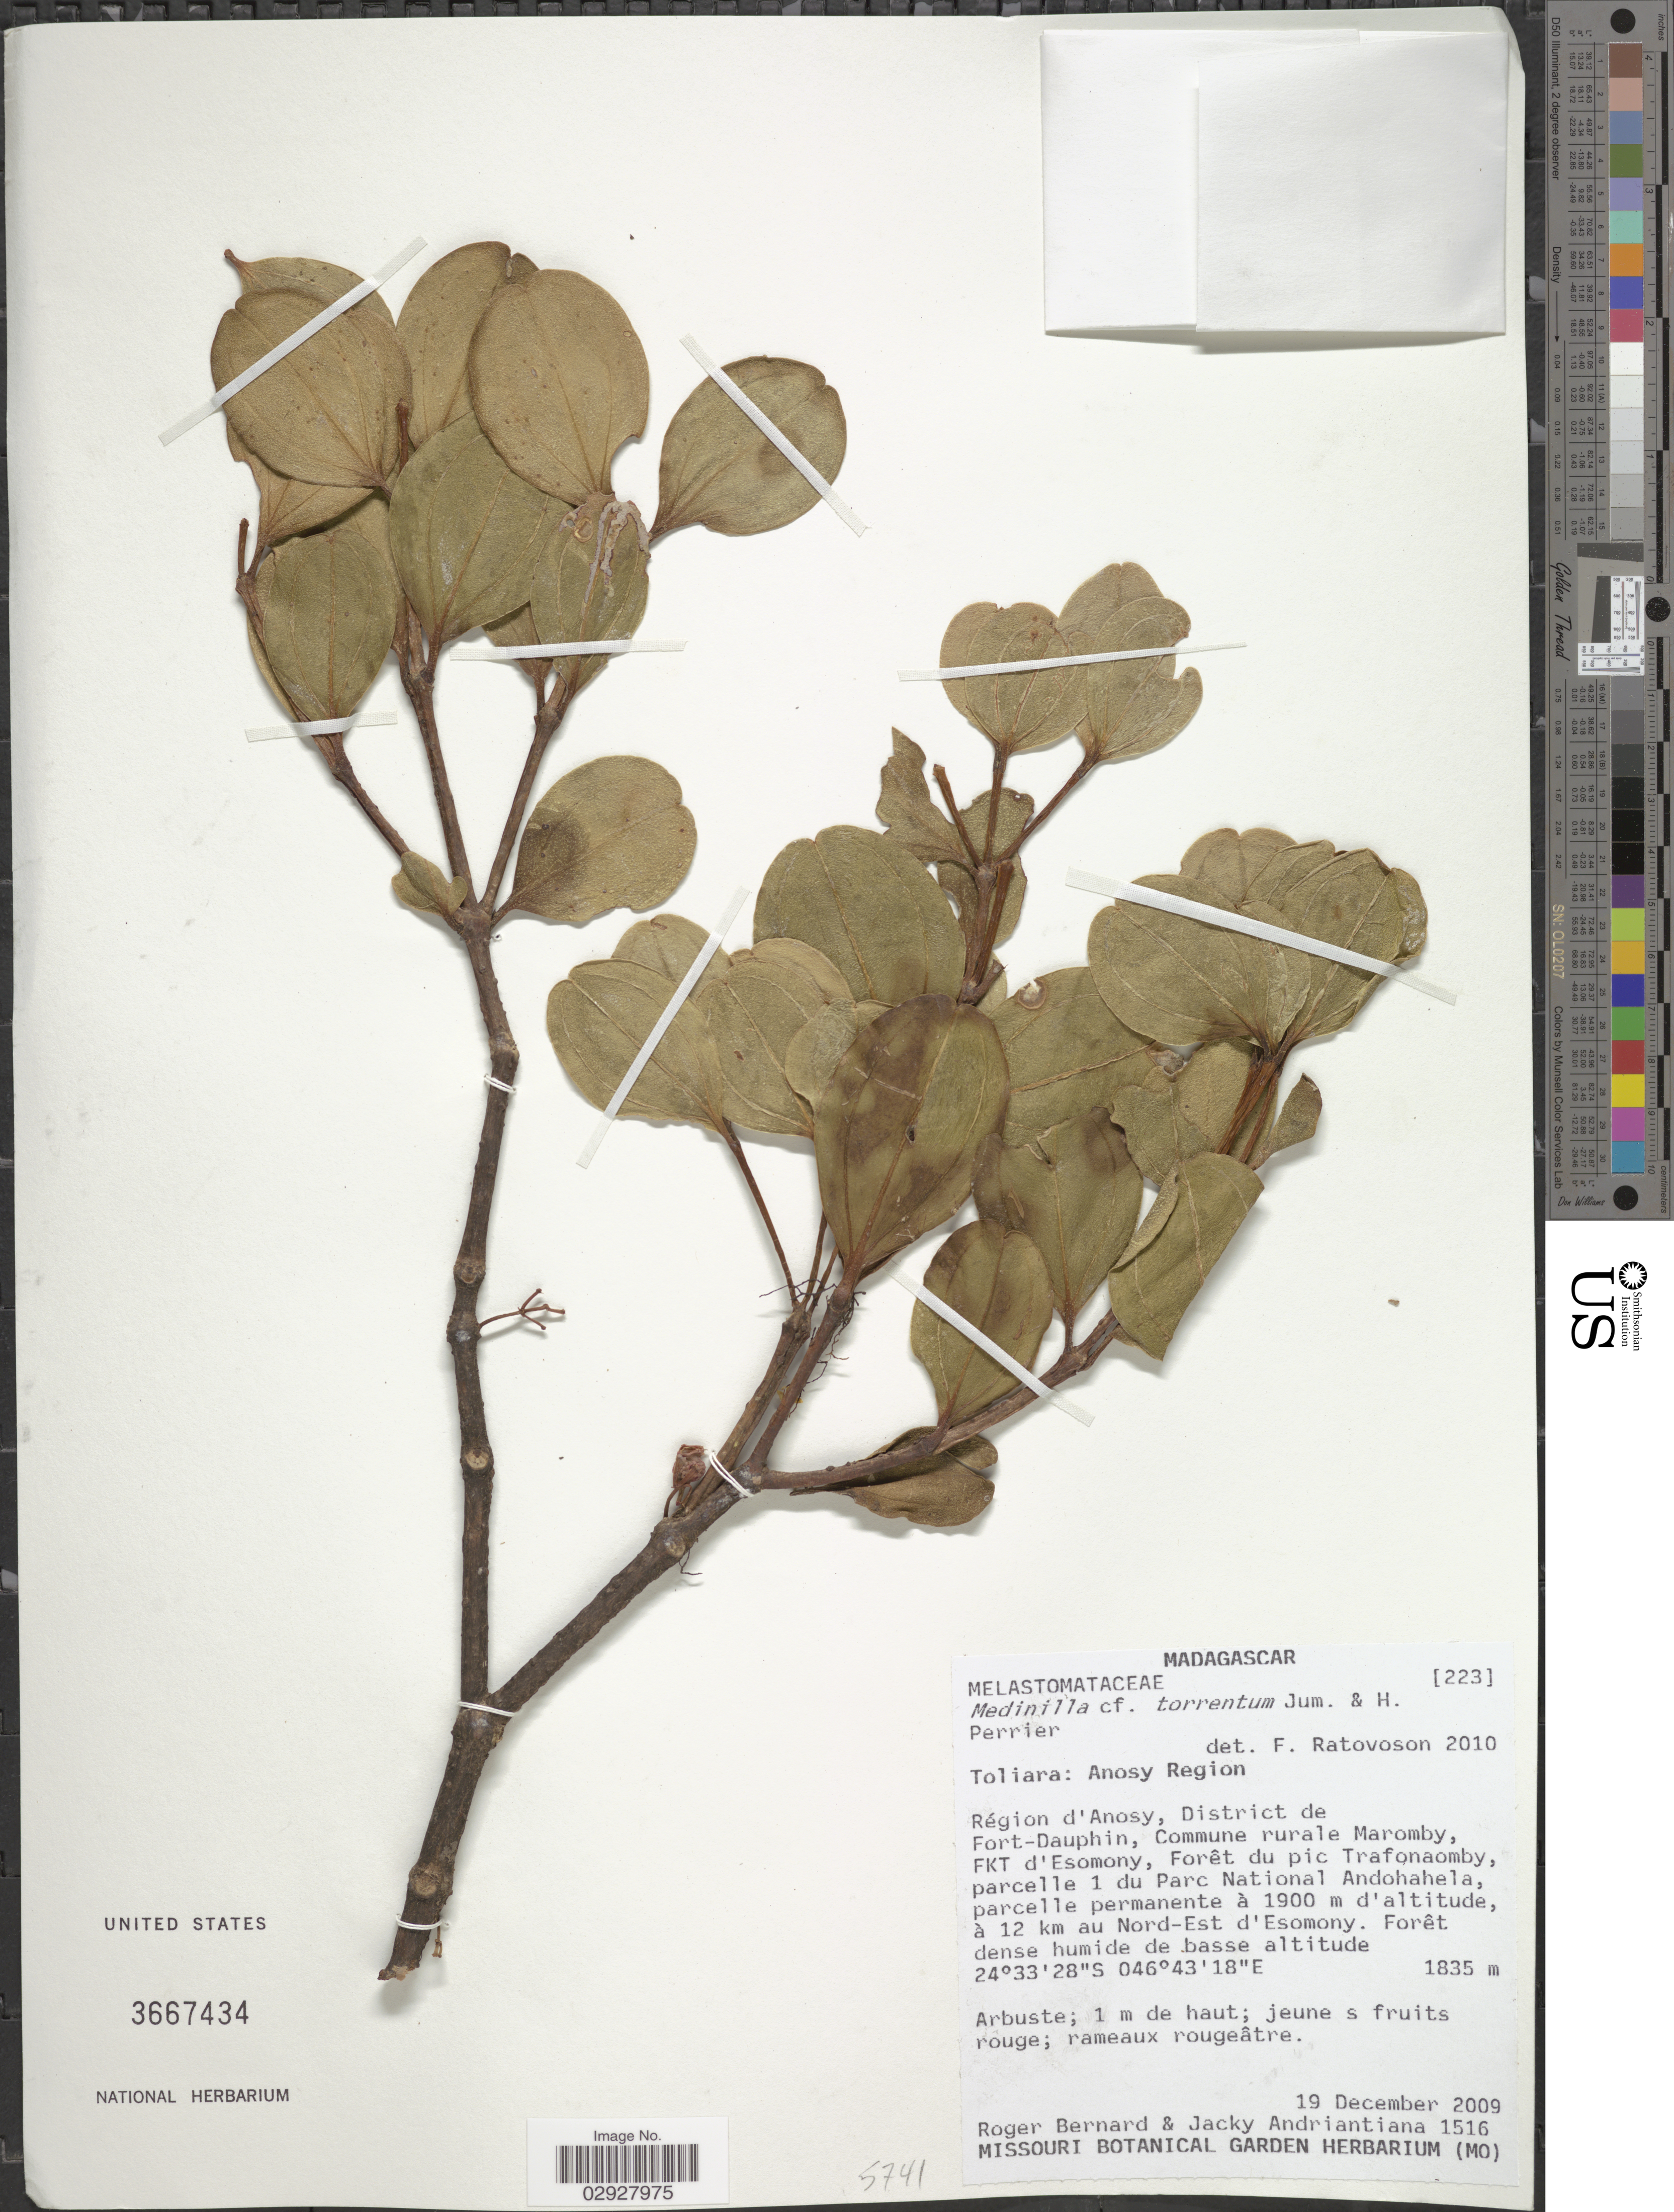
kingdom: Plantae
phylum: Tracheophyta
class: Magnoliopsida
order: Myrtales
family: Melastomataceae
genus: Medinilla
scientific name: Medinilla torrentum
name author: Jum. & H. Perrier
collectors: R. Bernard & J. Andriantiana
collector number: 1516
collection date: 2009-12-19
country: Madagascar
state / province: Anosy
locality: Toliara: Anosy Region. Région d'Anosy, District de Fort-Dauphin, Commune rurale Maromby, FKT d'Esomony, Forêt du pic Trafonamby, parcelle 1 du Parc National Andohahela, á 12 km au Nord-Est d'Esomony.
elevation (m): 1835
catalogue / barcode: US 3667434